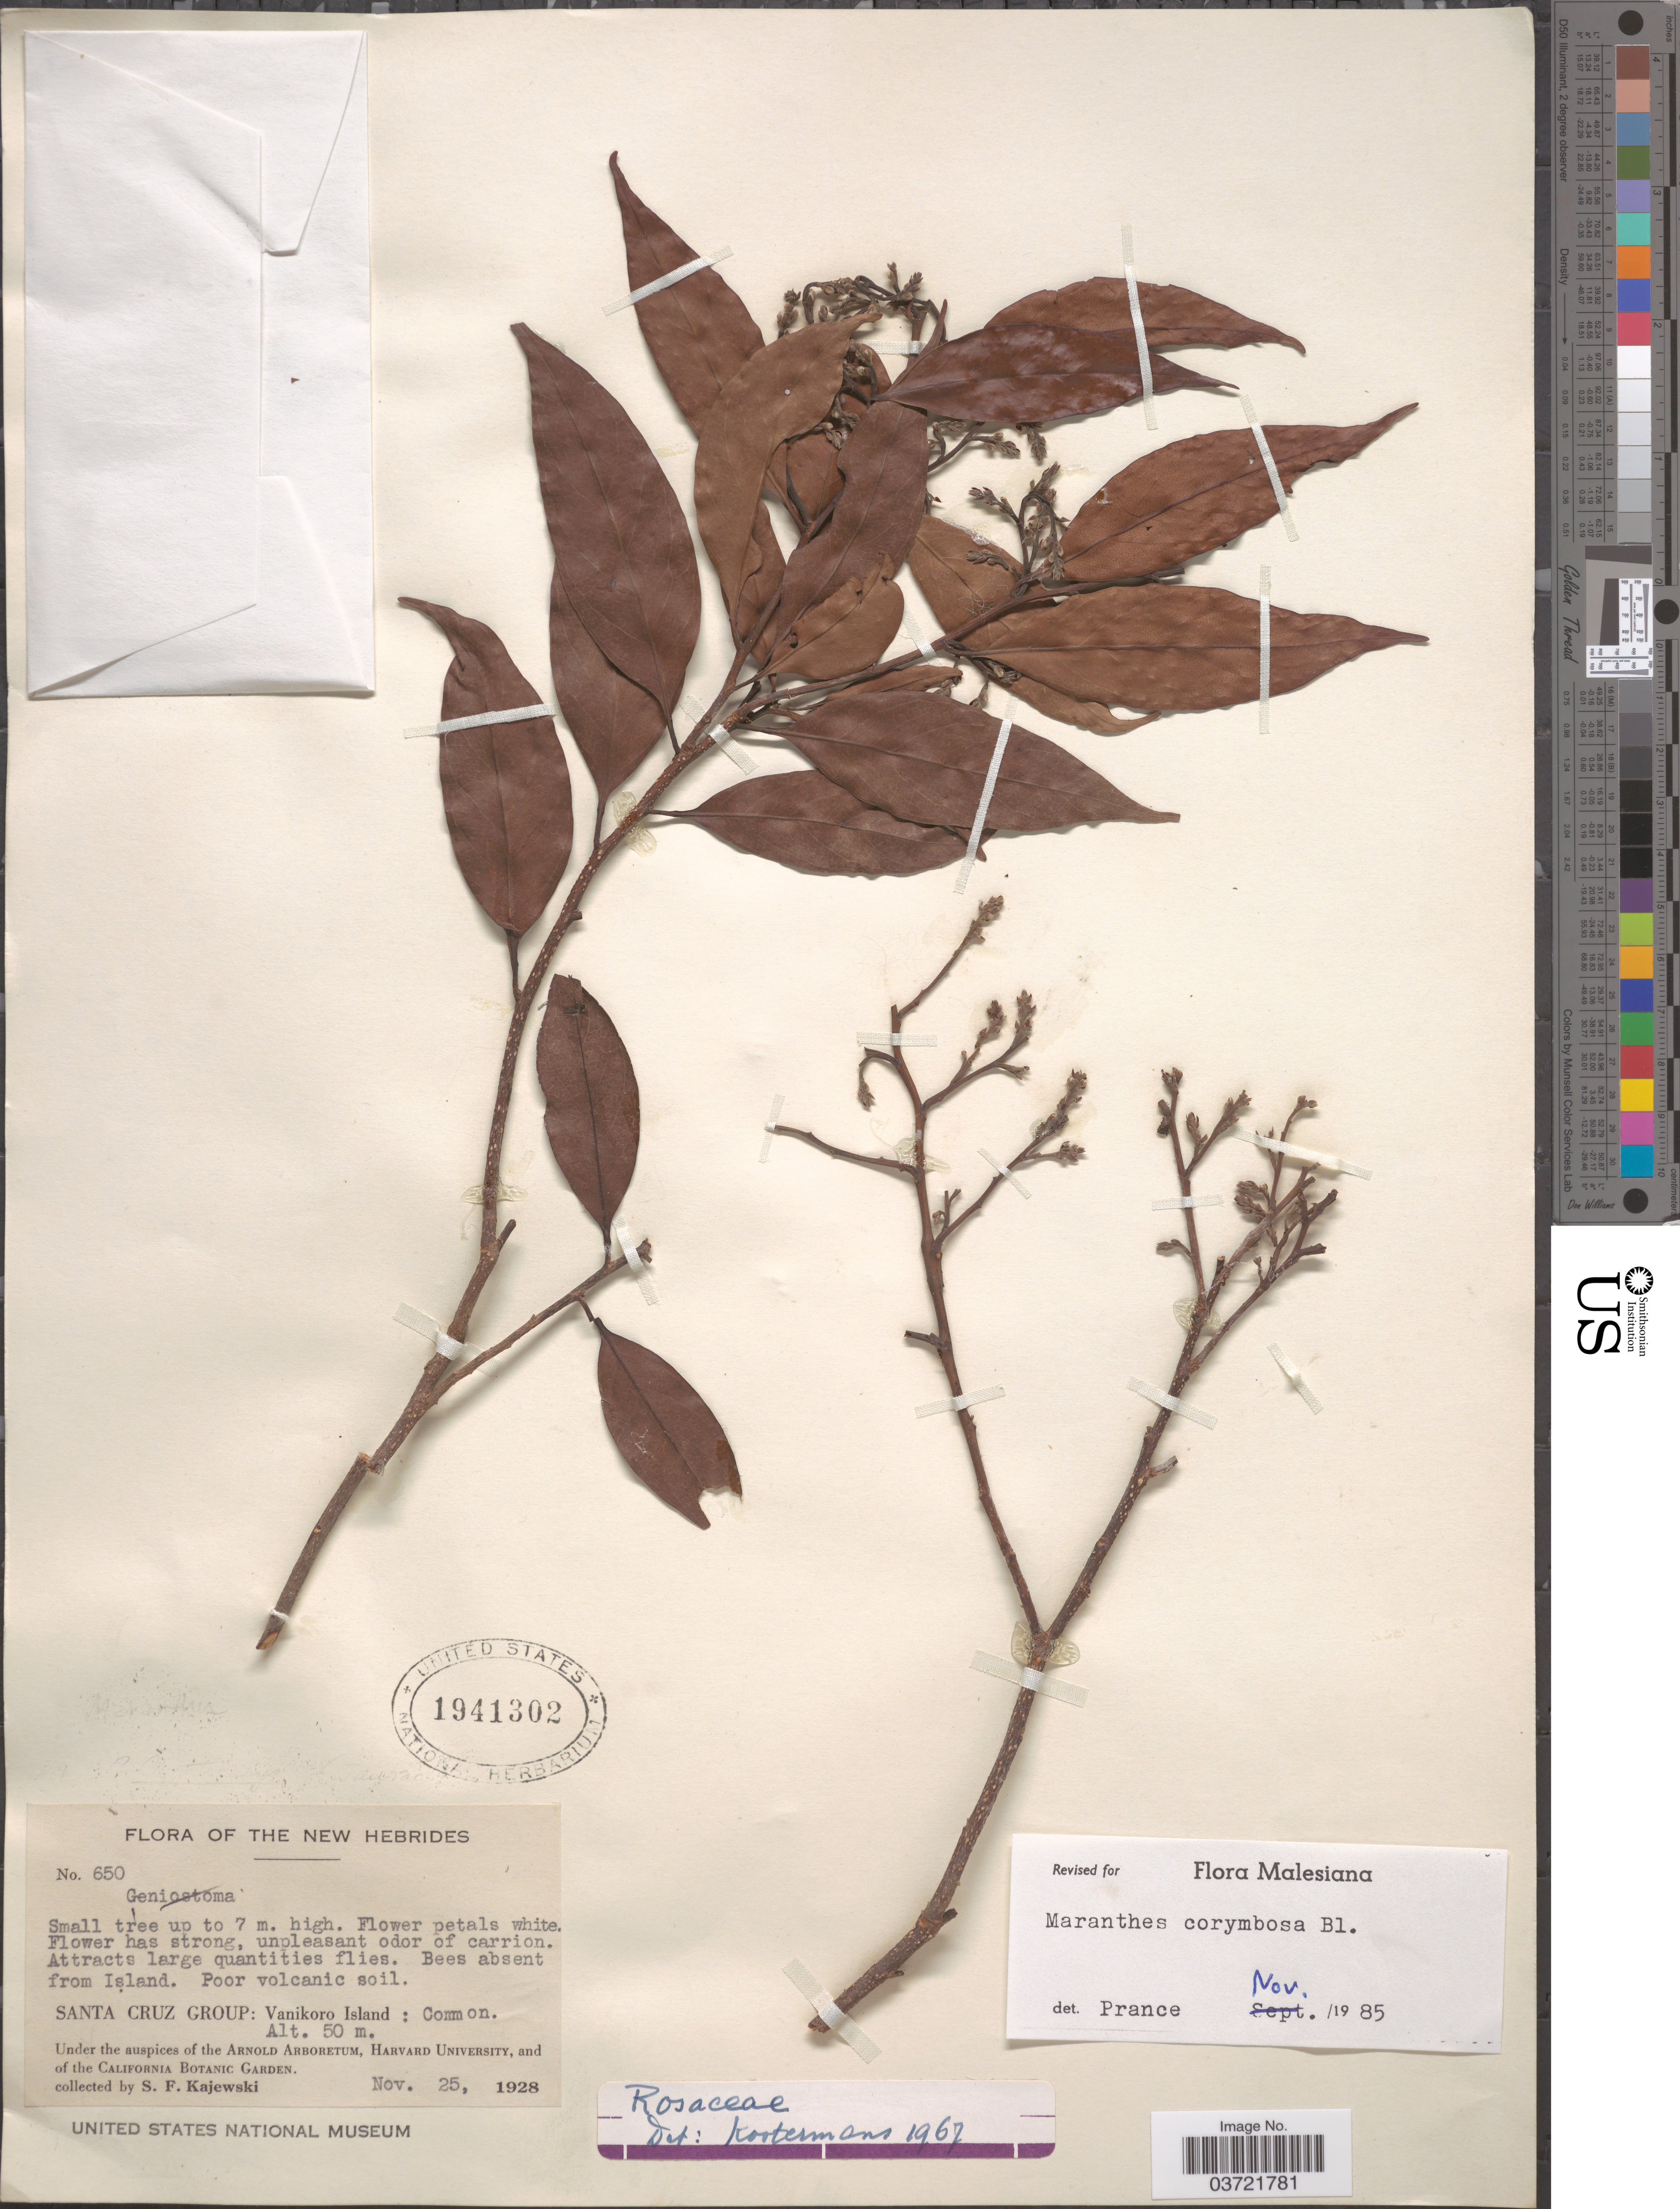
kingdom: Plantae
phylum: Tracheophyta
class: Magnoliopsida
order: Malpighiales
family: Chrysobalanaceae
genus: Maranthes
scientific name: Maranthes corymbosa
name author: Blume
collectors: S. Kajewski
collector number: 650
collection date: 1928-11-25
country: Solomon Islands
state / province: Santa Cruz Is.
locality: The New Hebrides. Santa Cruz Group: Vanikoro Island.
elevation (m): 50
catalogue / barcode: US 1941302